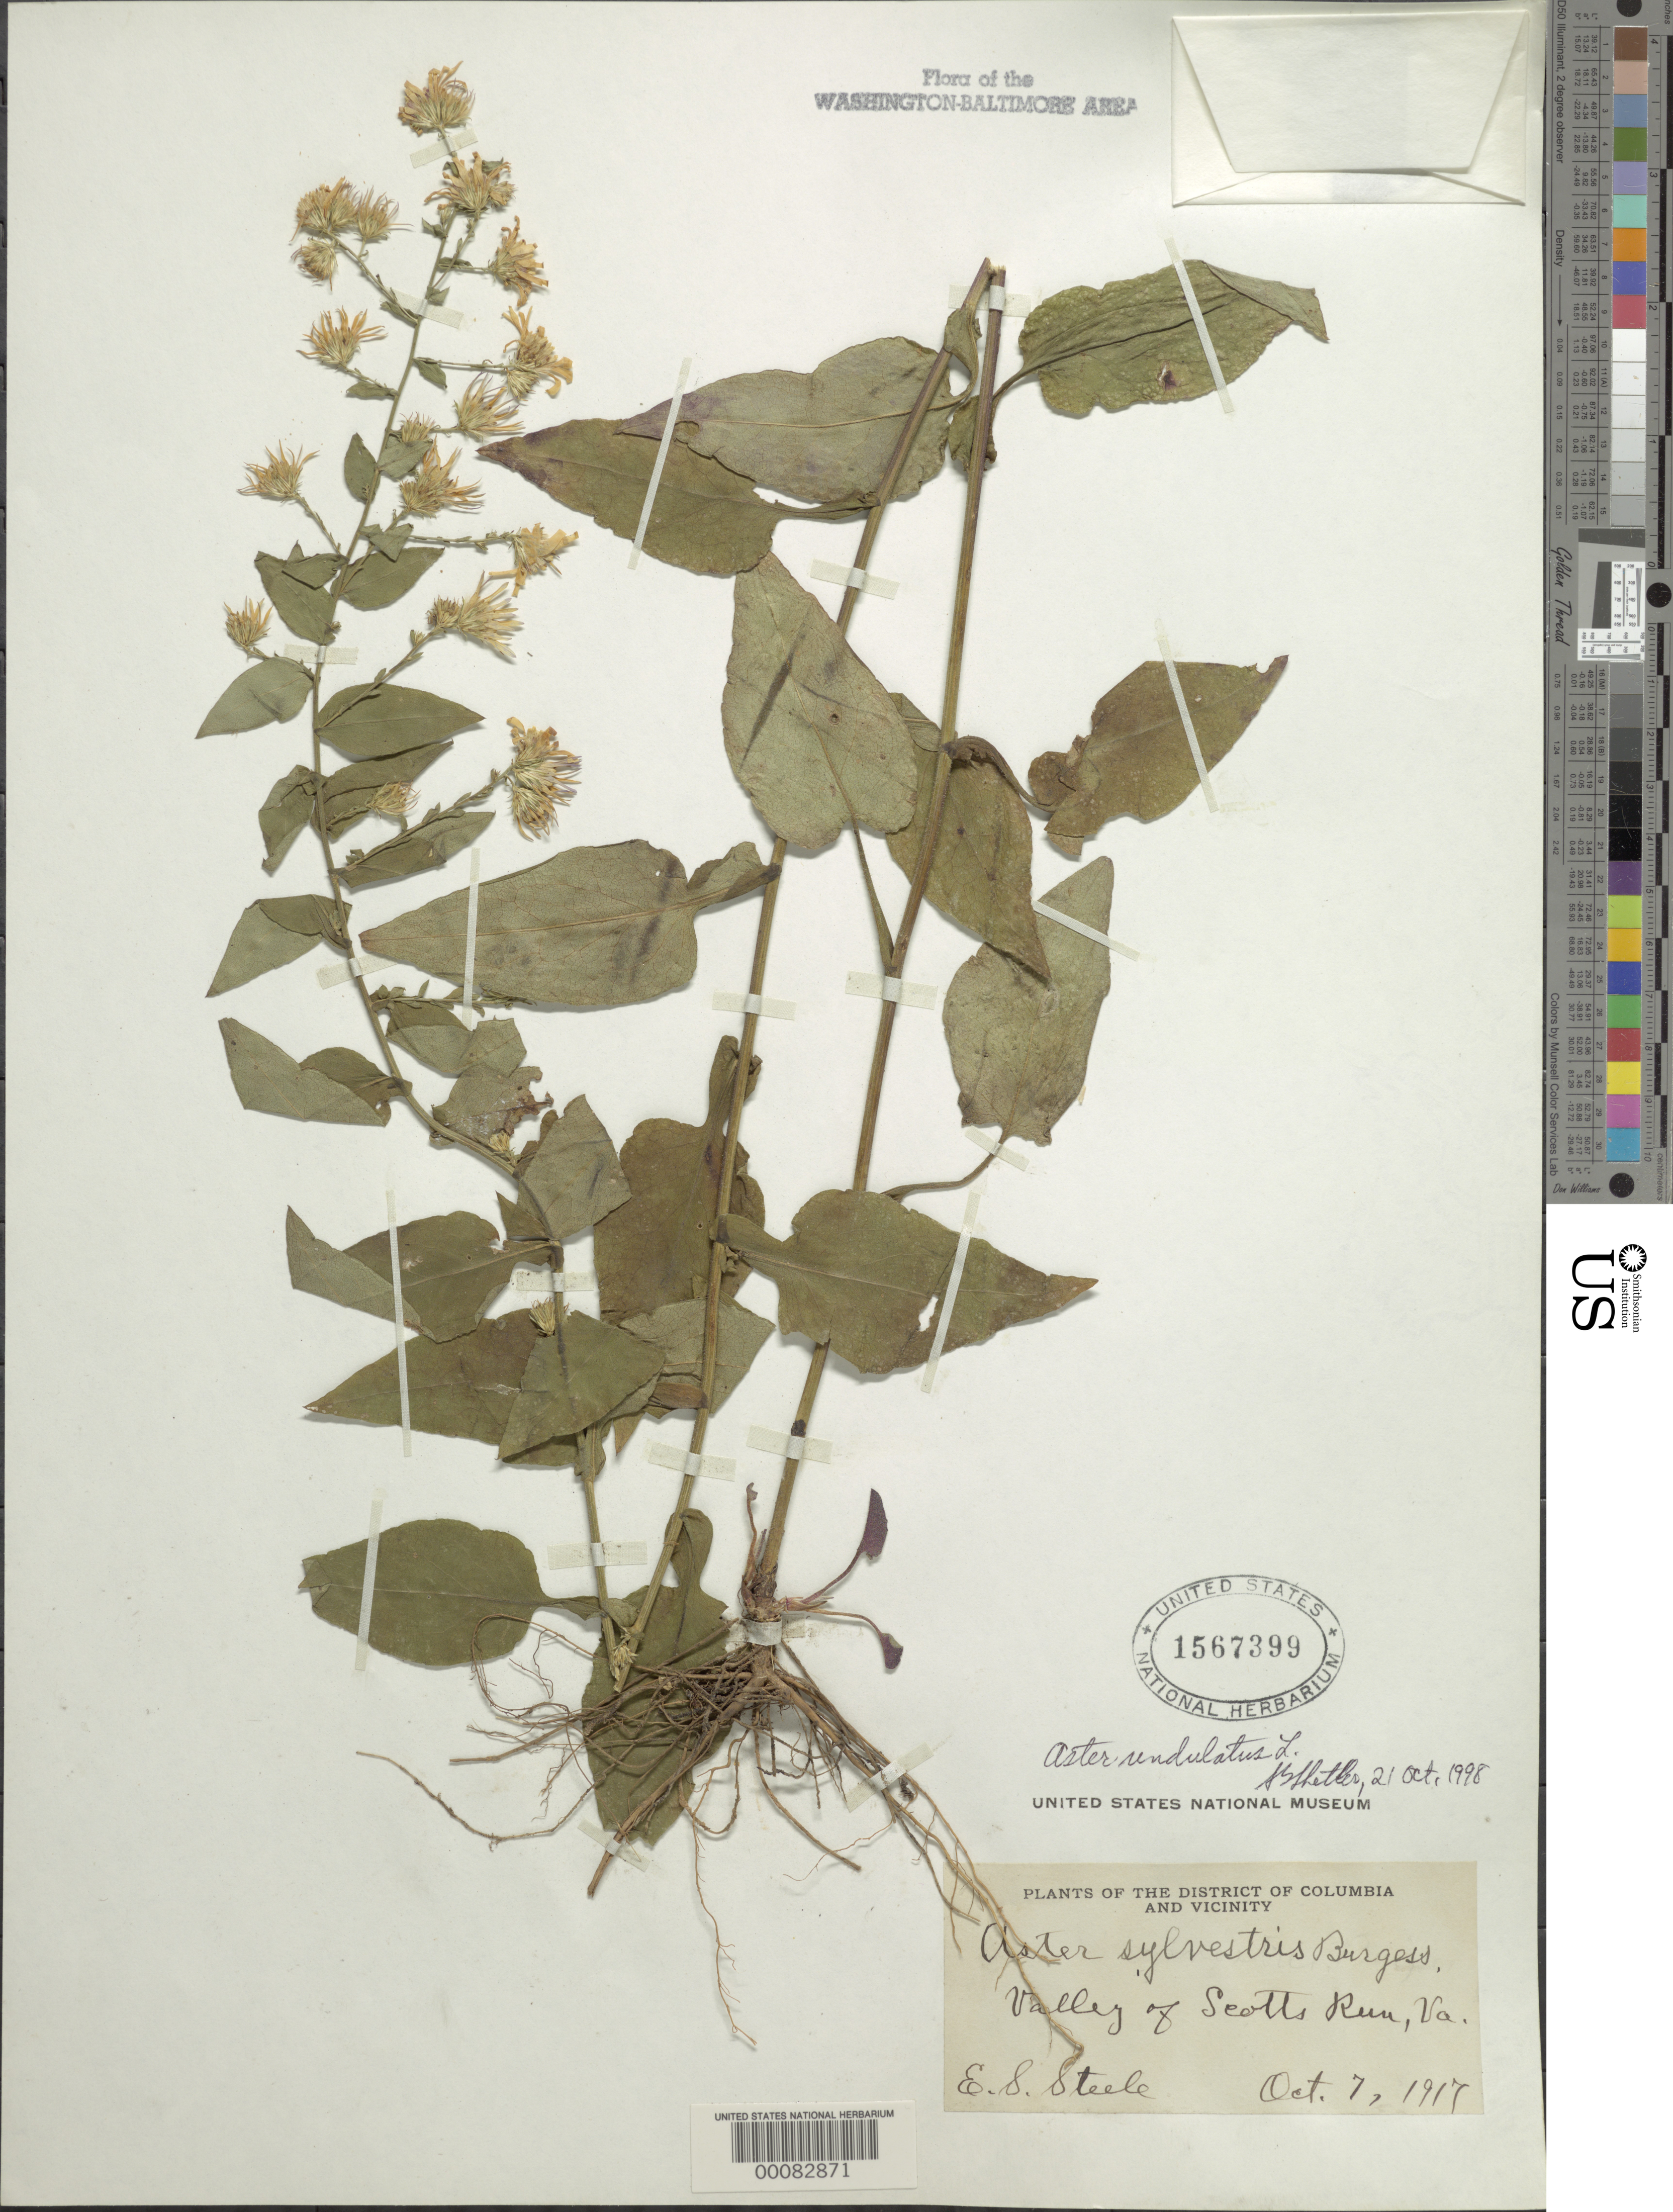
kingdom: Plantae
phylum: Tracheophyta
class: Magnoliopsida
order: Asterales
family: Asteraceae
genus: Symphyotrichum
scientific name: Symphyotrichum undulatum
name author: (L.) G.L. Nesom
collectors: E. Steele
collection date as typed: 07 Oct 1917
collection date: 1917-10-07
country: United States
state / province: Virginia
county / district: Fairfax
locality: Scotts Run Valley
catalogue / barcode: US 1567399